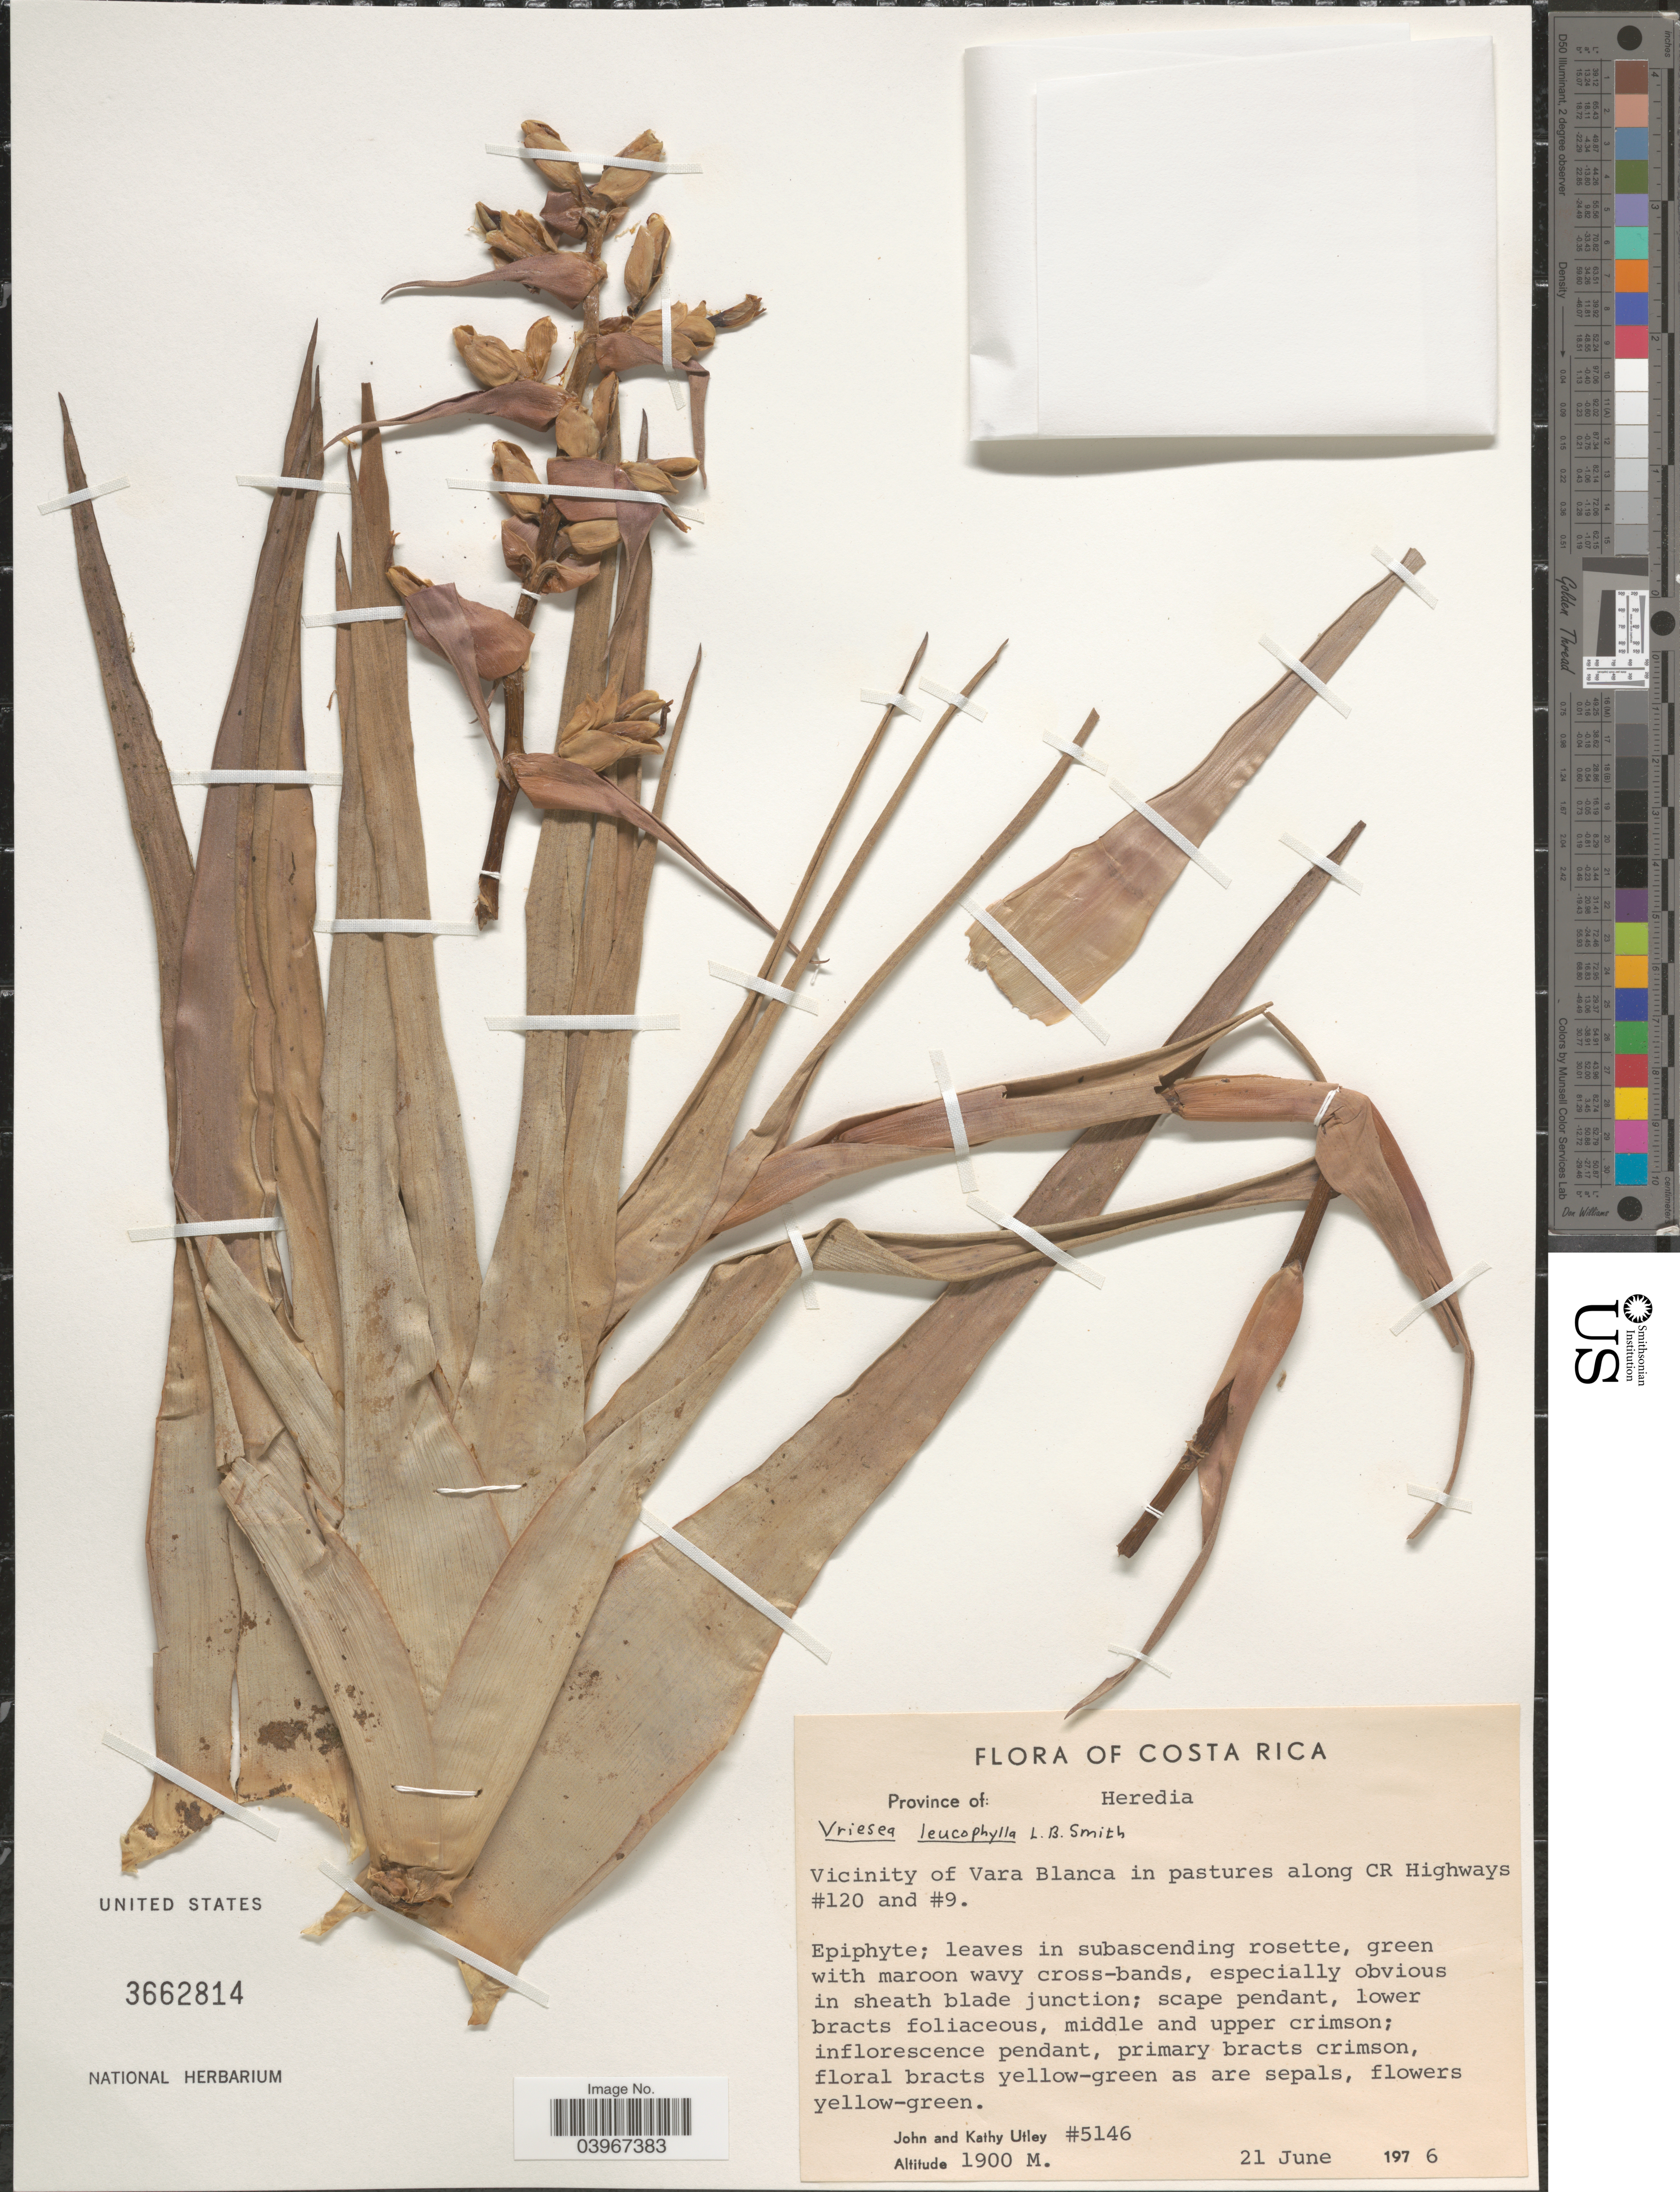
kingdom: Plantae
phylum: Tracheophyta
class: Liliopsida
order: Poales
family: Bromeliaceae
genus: Werauhia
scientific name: Werauhia leucophylla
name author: (L.B. Sm.) J.R. Grant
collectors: J. F. Utley & K. Burt-Utley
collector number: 5146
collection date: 1976-06-21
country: Costa Rica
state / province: Heredia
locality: Vicinity of Vara Blanca in pastures along CR Highways #120 and #9.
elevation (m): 1900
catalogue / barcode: US 3662814